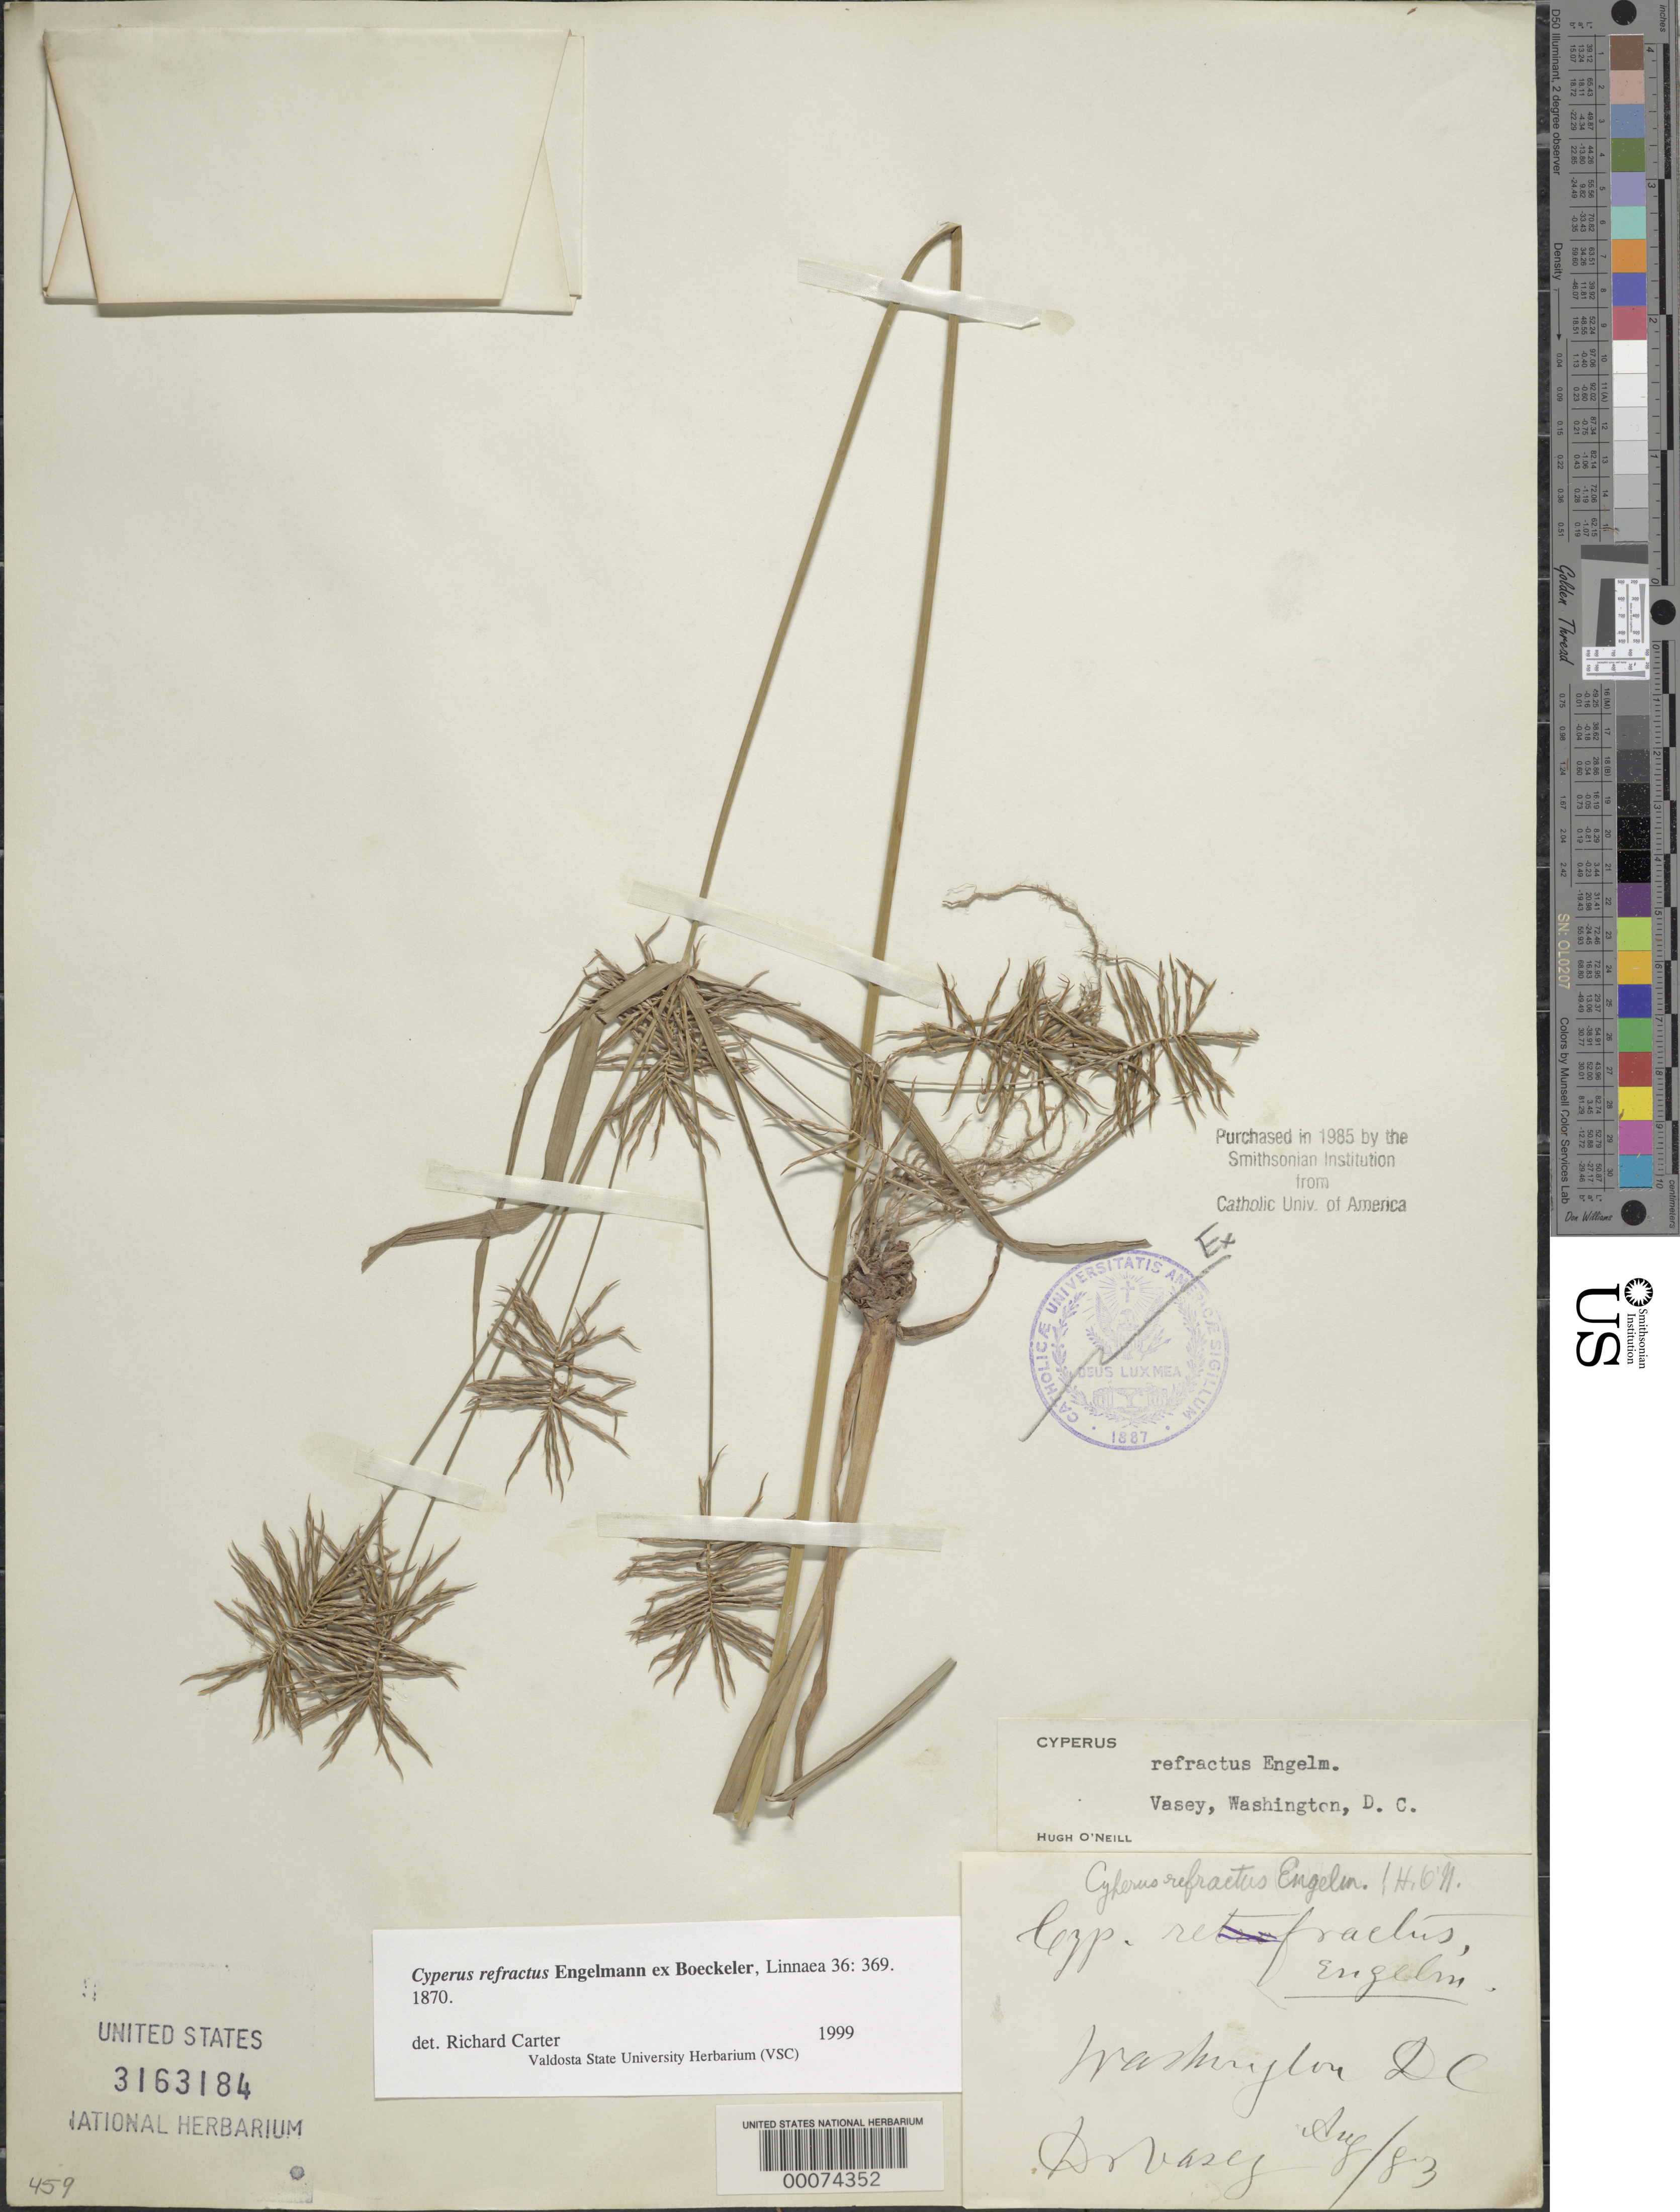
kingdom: Plantae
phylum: Tracheophyta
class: Liliopsida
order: Poales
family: Cyperaceae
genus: Cyperus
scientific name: Cyperus refractus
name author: Engelm. ex Boeckeler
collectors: G. R. Vasey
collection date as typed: Aug 1883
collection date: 1883-08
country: United States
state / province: District of Columbia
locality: Washington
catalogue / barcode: US 3163184